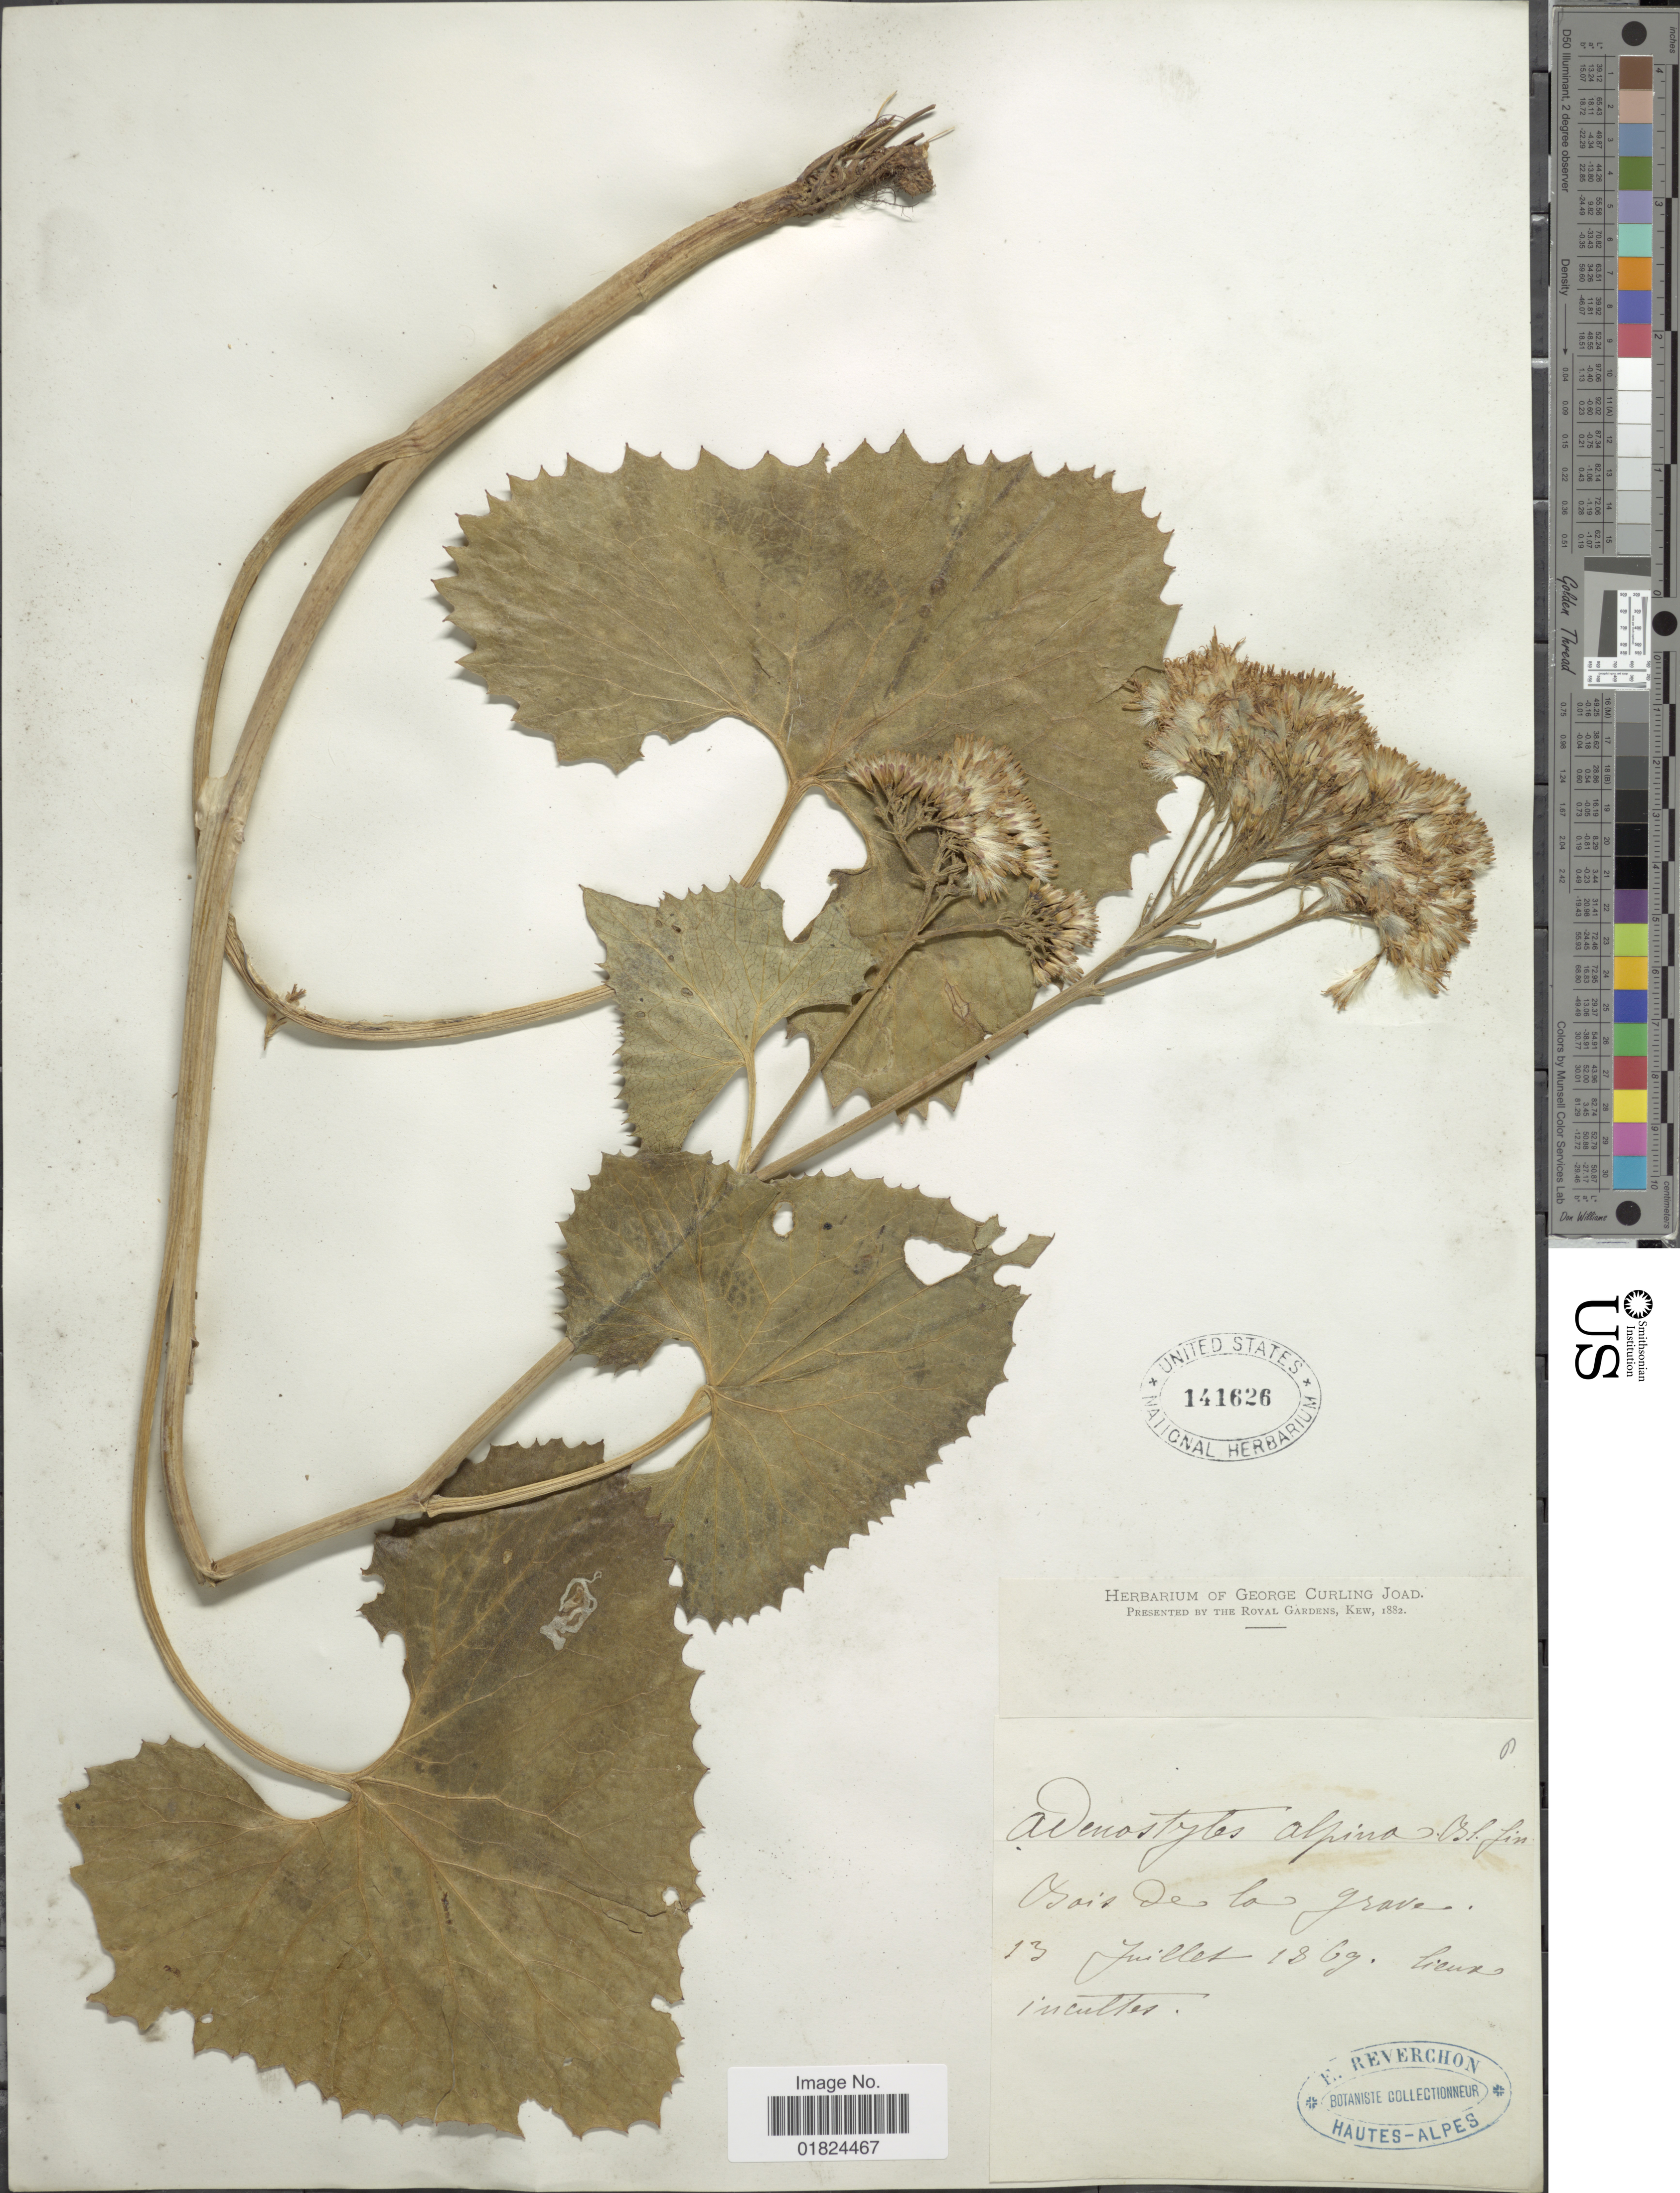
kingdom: Plantae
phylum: Tracheophyta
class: Magnoliopsida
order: Asterales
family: Asteraceae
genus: Adenostyles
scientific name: Adenostyles alpina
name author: (L.) Williams & Fingerh.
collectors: E. Reverchon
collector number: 8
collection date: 1869-07-13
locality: Bois de la Grave, lieux incultes.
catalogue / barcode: US 141626